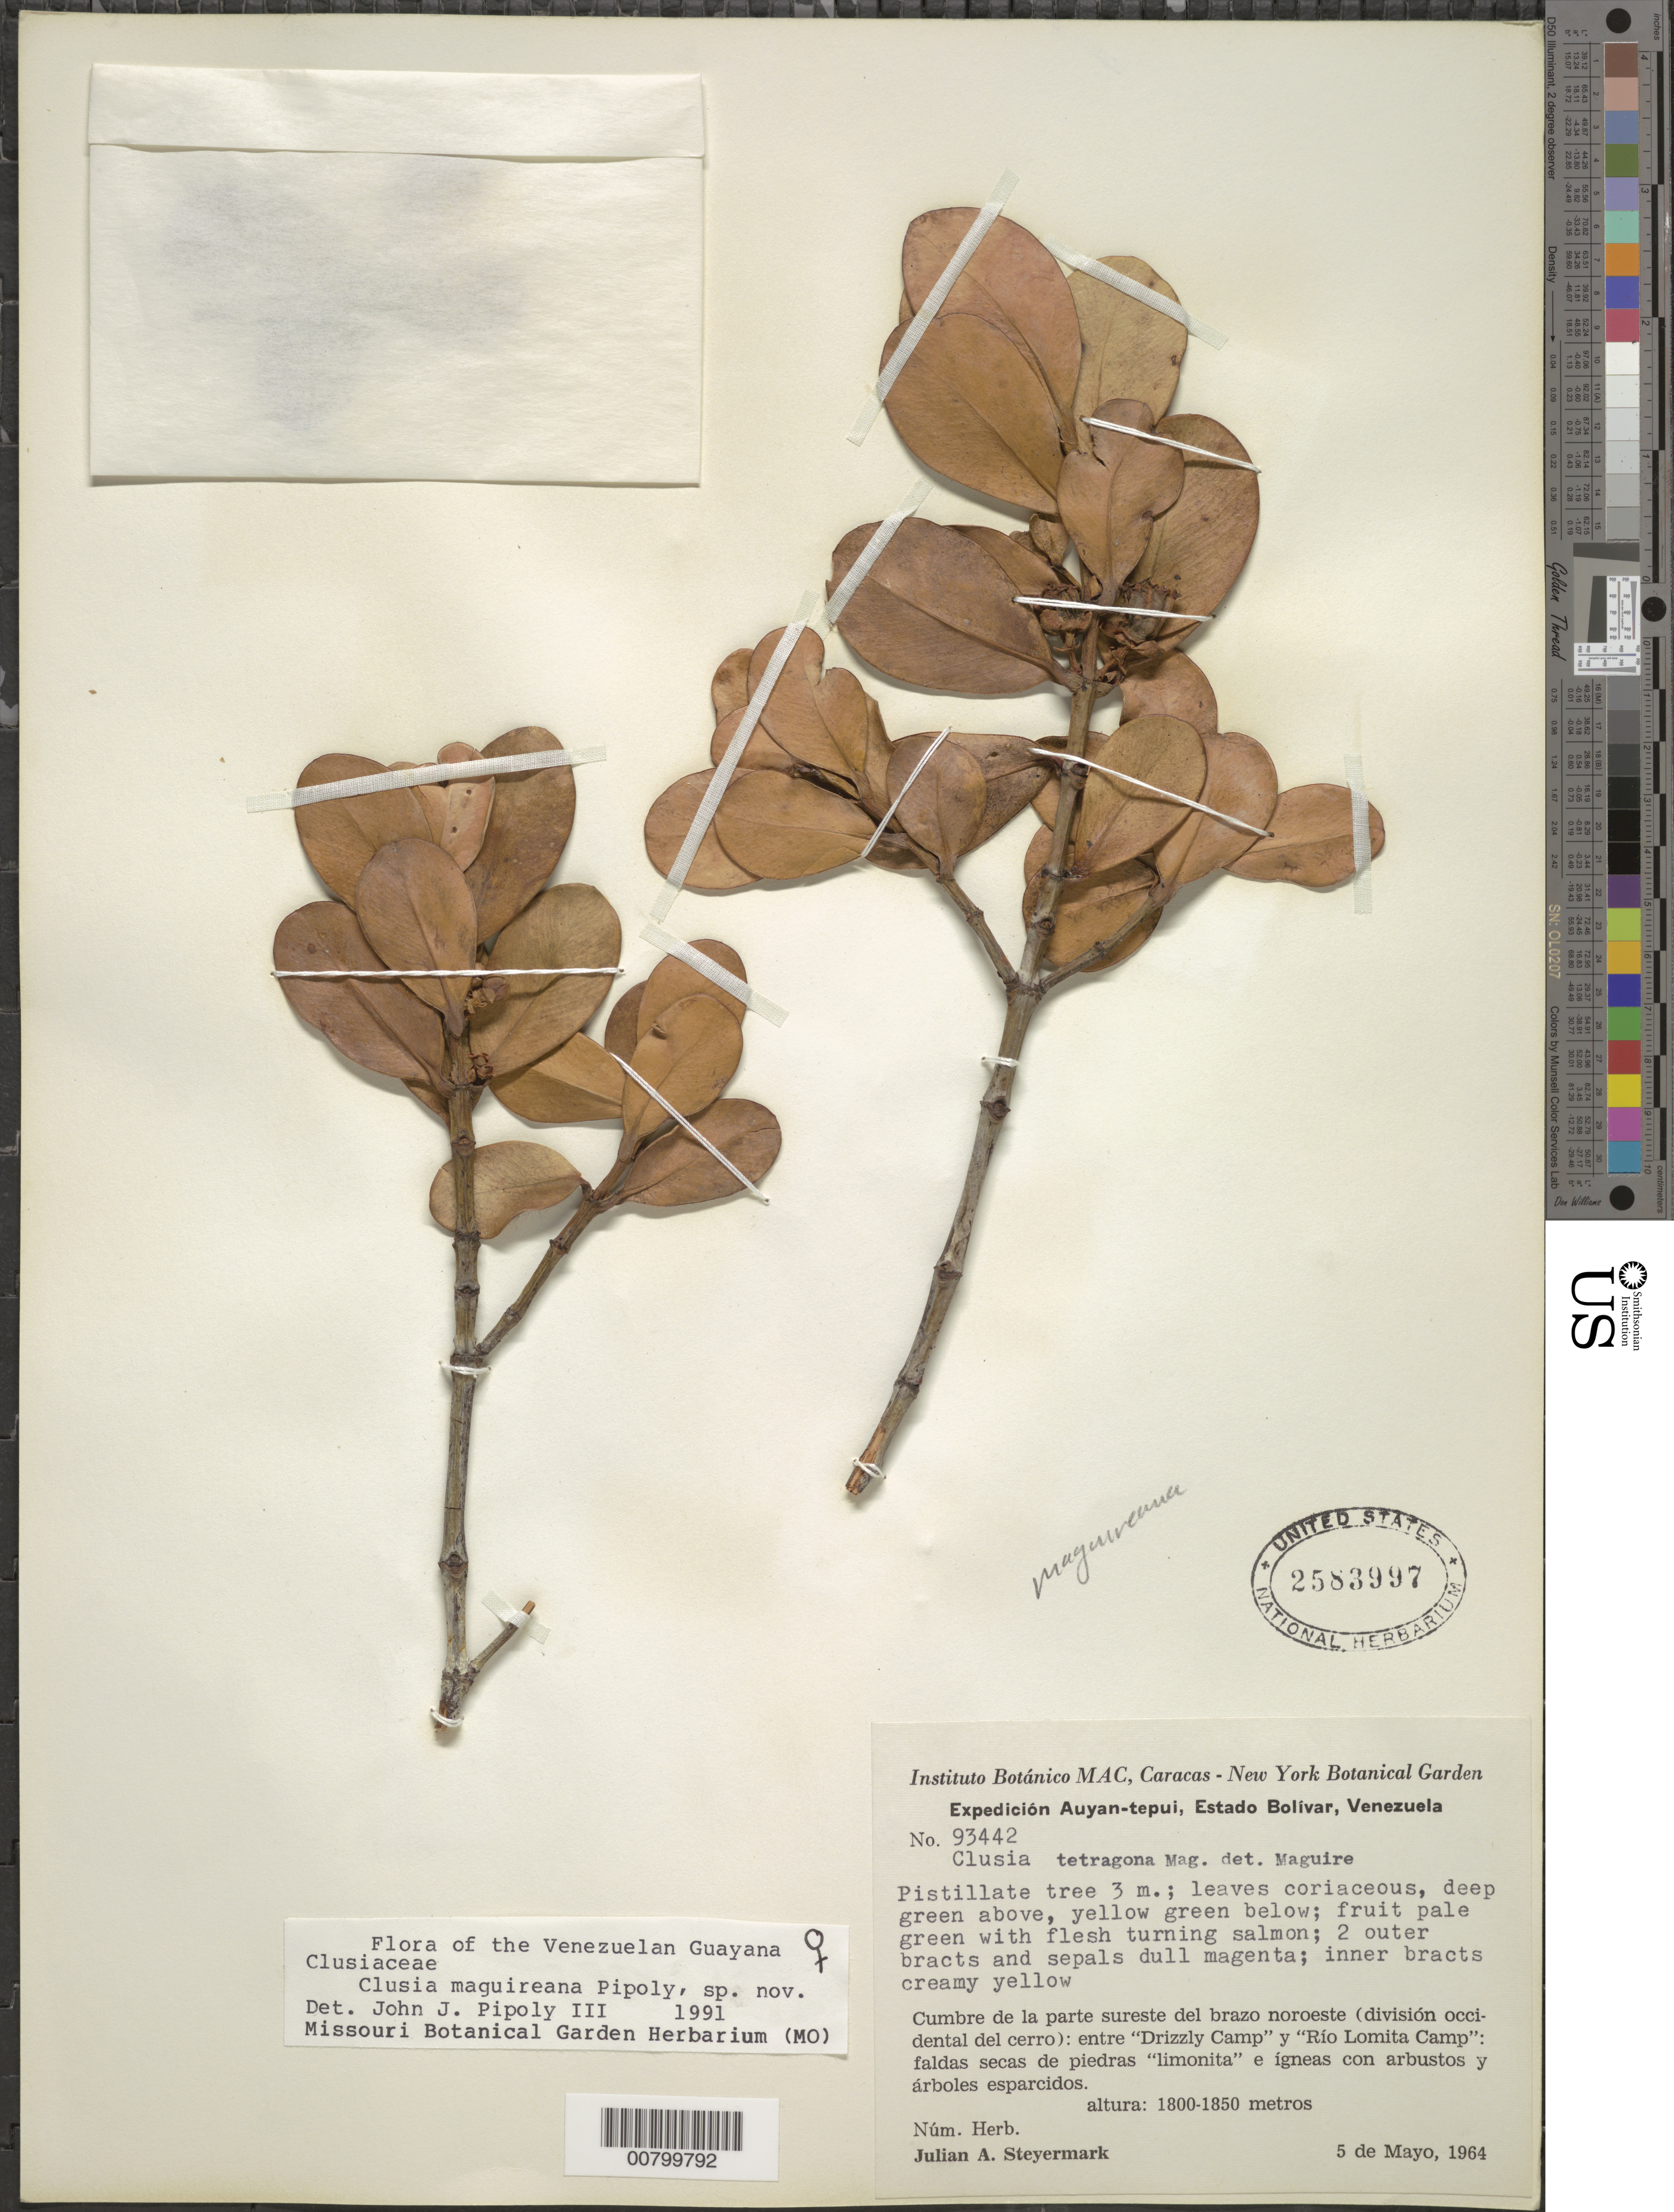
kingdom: Plantae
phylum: Tracheophyta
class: Magnoliopsida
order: Malpighiales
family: Clusiaceae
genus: Clusia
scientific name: Clusia maguireana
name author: Pipoly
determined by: Pipoly, J. J., III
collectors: J. Steyermark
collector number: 93442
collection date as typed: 5-May-64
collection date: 1964-05-05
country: Venezuela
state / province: Bolívar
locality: Auyan-tepuí, cumbre de la parte SE, entre "Drizzly Camp" y "Río Lomita Camp"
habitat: Faldas secas de piedras limonita y igneas con arbustos y arboles esparcidos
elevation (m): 1800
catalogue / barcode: US 2583997